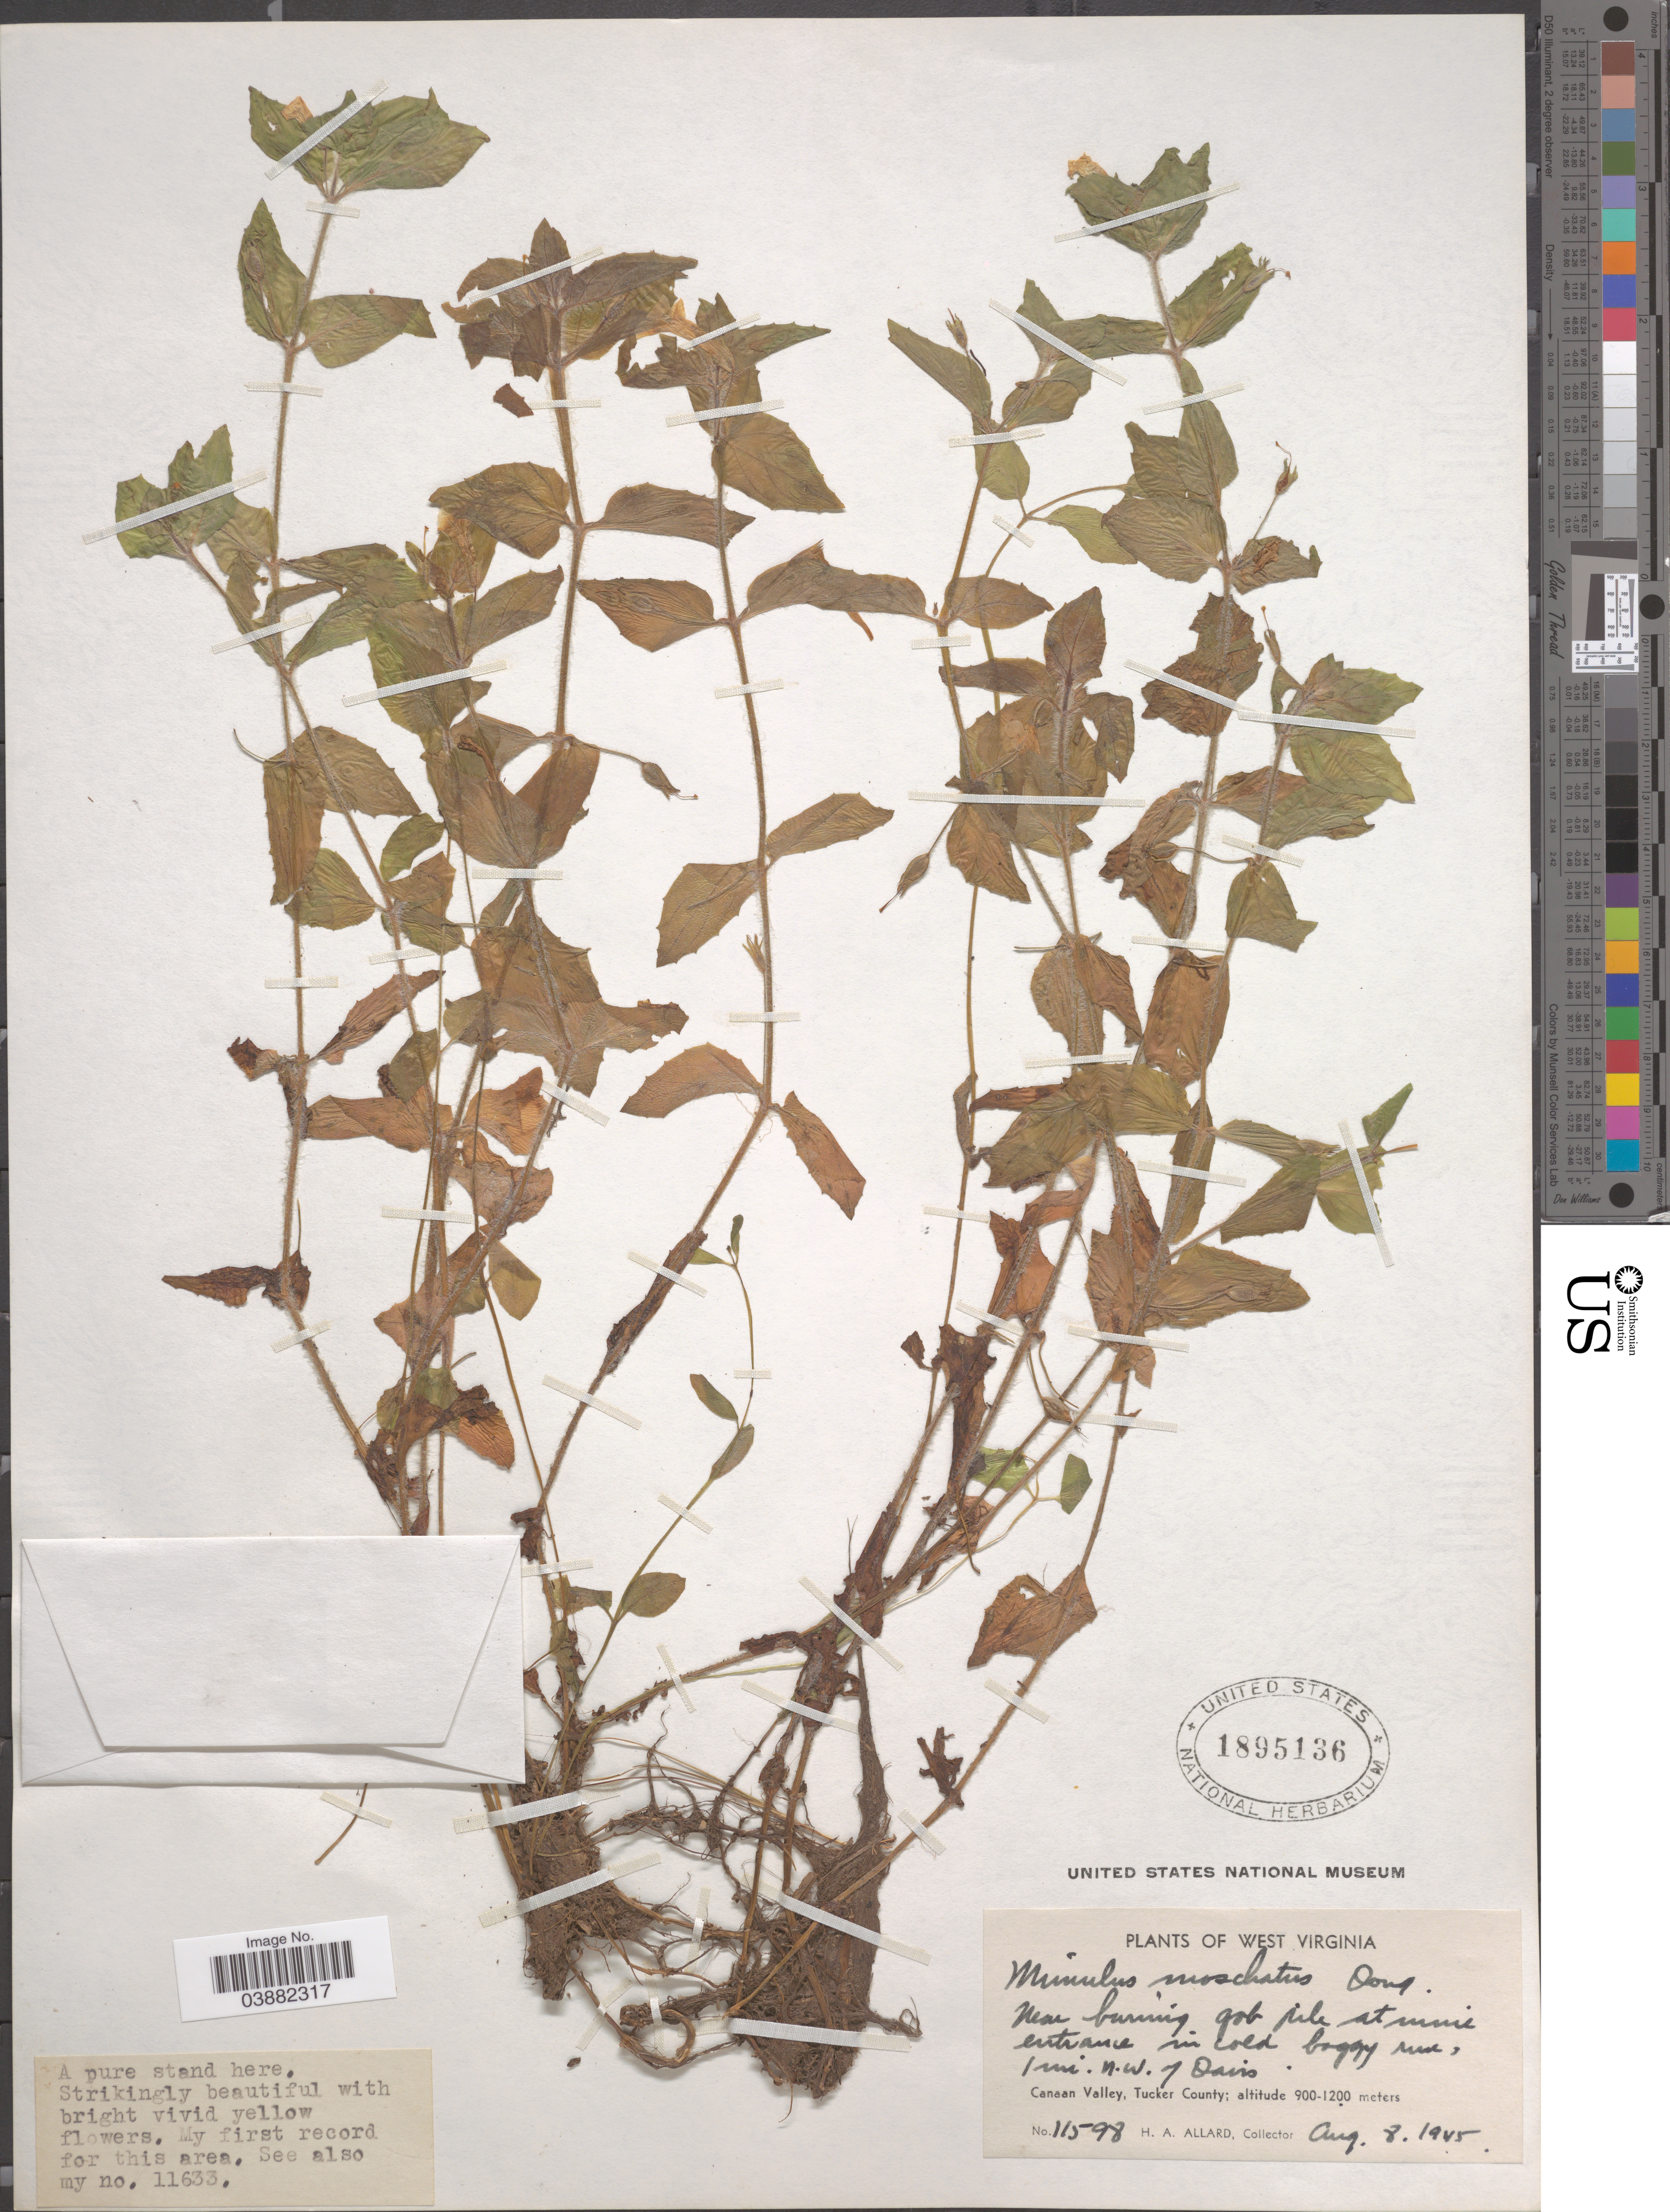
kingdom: Plantae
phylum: Tracheophyta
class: Magnoliopsida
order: Lamiales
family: Phrymaceae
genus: Mimulus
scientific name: Mimulus moschatus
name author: Douglas ex Lindl.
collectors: H. A. Allard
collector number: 11598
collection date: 1945-08-08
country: United States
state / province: West Virginia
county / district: Tucker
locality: Near burning gob pile at mine entrance in cold boggy run, 1 mi. n.w. of Davis. Canaan Valley, Tucker County.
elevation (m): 900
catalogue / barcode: US 1895136